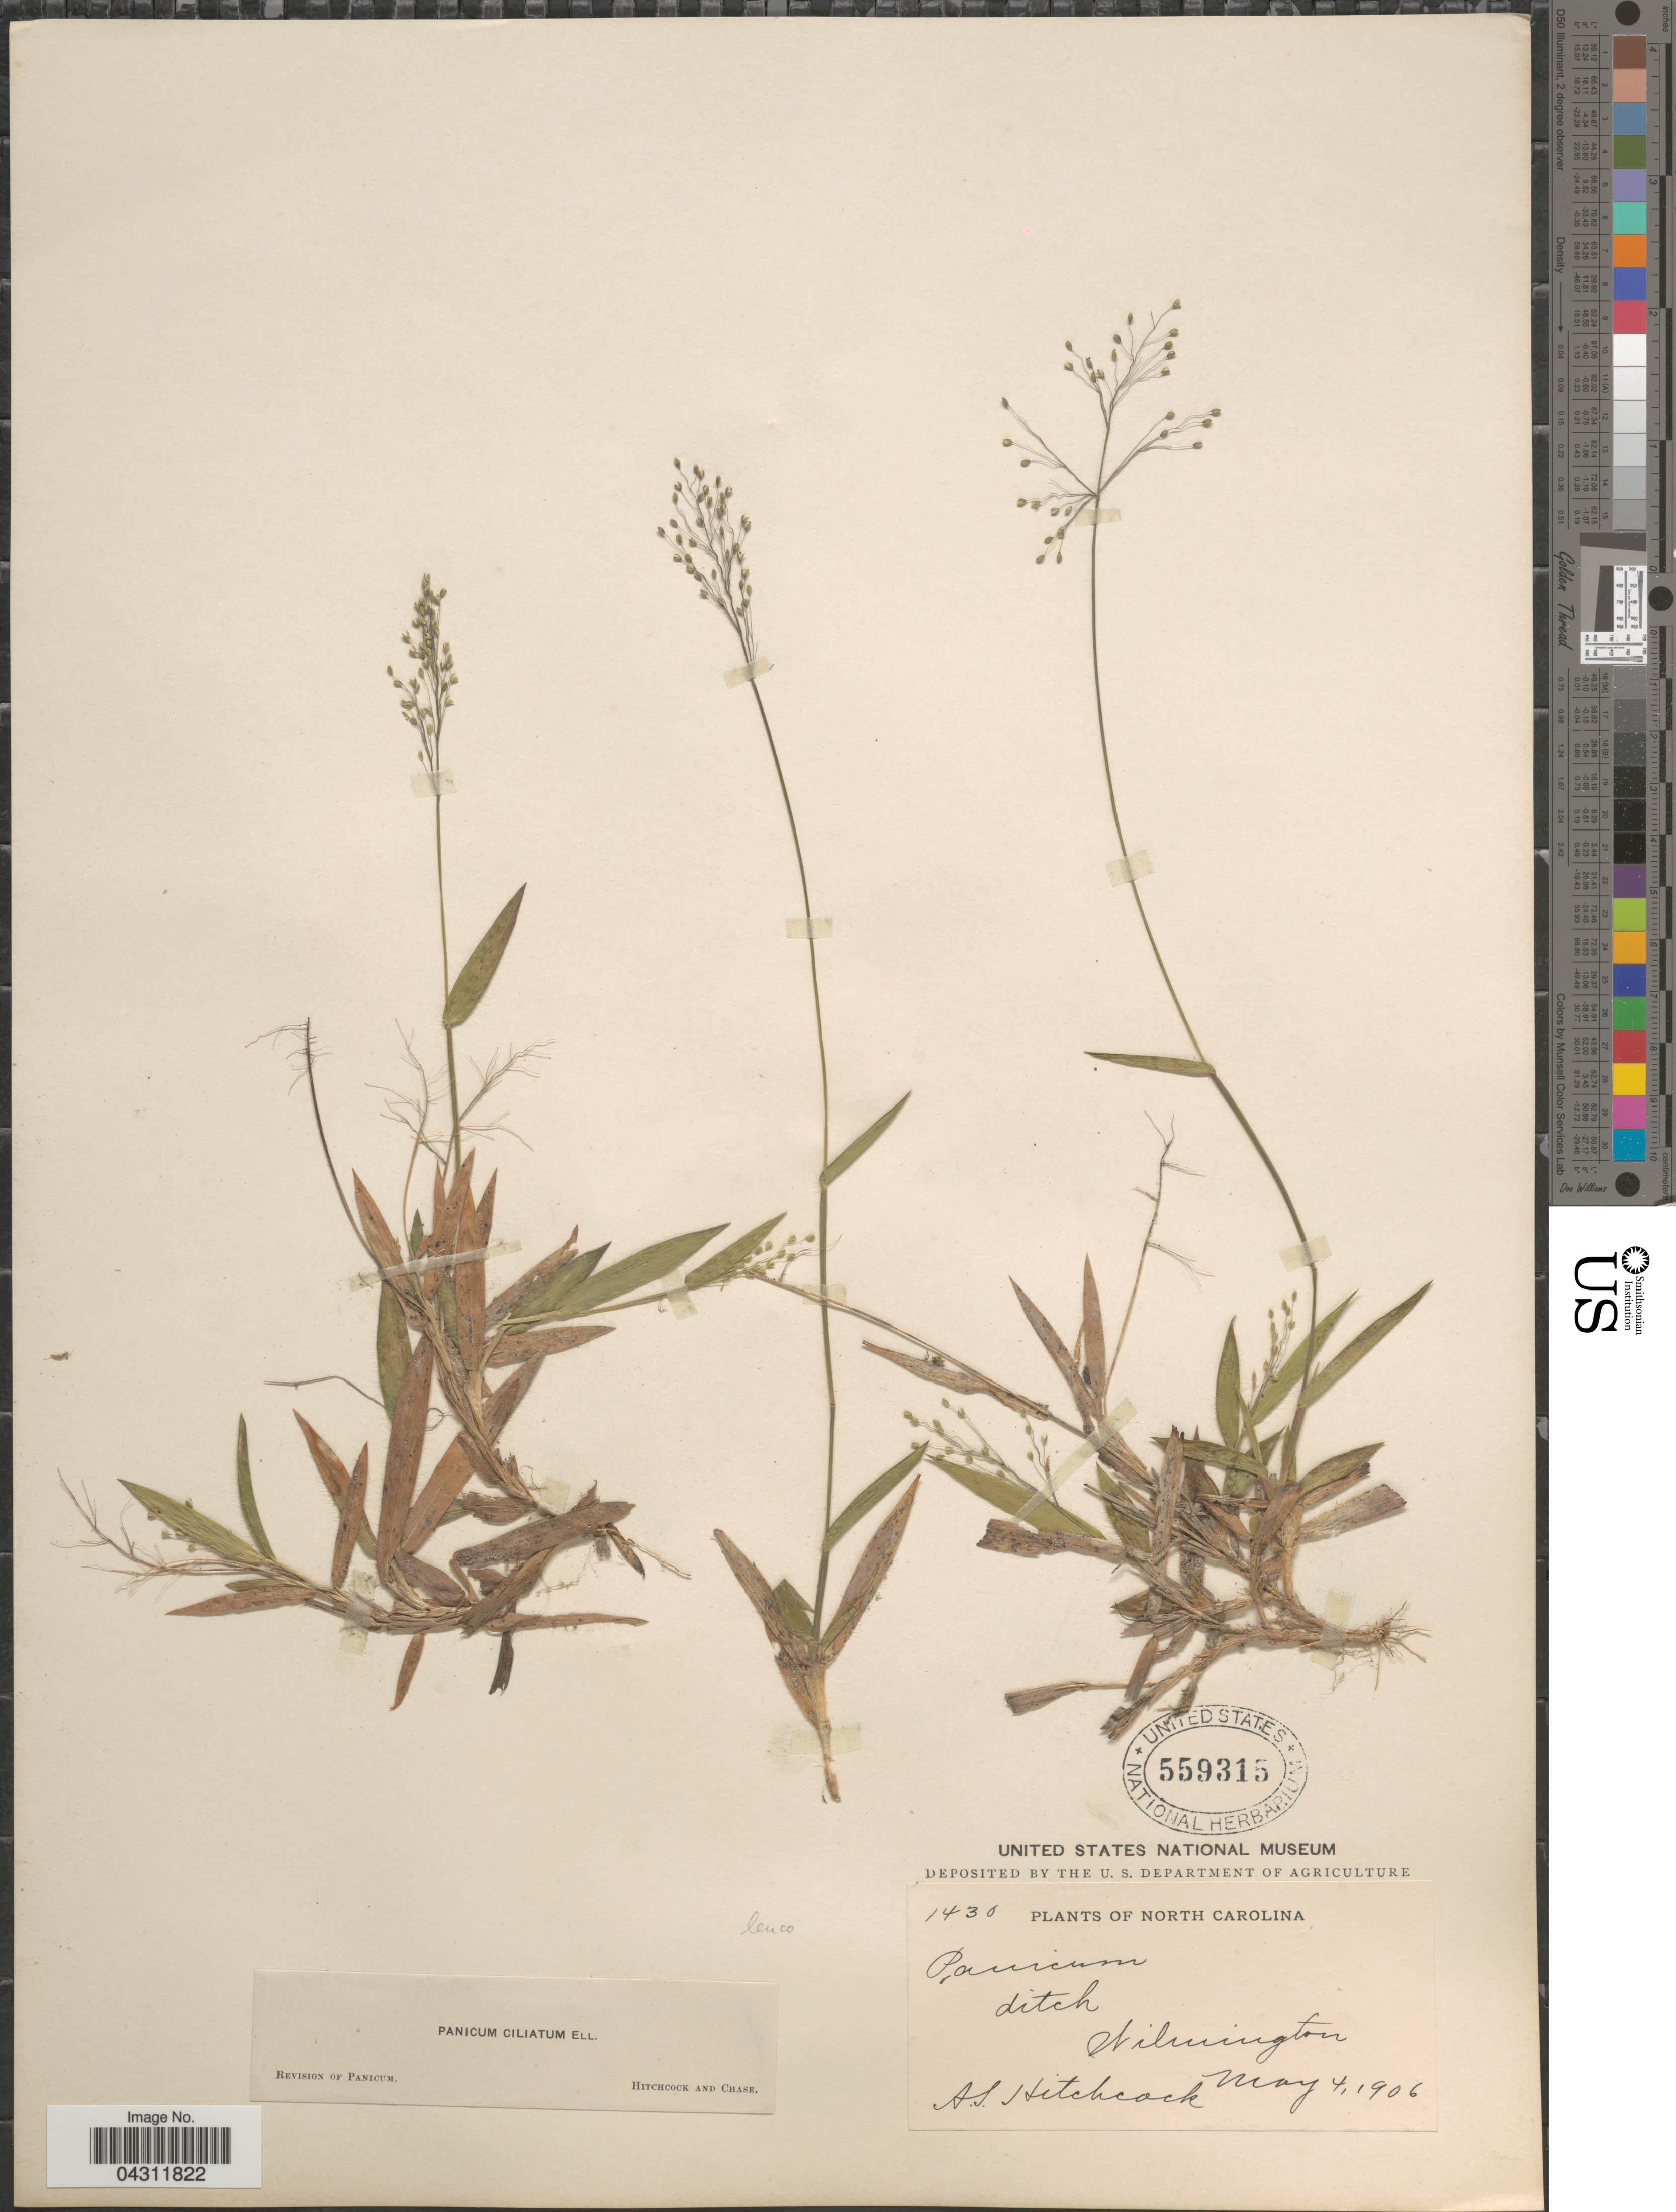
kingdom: Plantae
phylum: Tracheophyta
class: Liliopsida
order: Poales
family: Poaceae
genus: Dichanthelium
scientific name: Dichanthelium strigosum var. leucoblepharis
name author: (Trin.) Freckmann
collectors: A. S. Hitchcock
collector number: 1430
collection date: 1906-05-04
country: United States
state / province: North Carolina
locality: Wilmington.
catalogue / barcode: US 559315